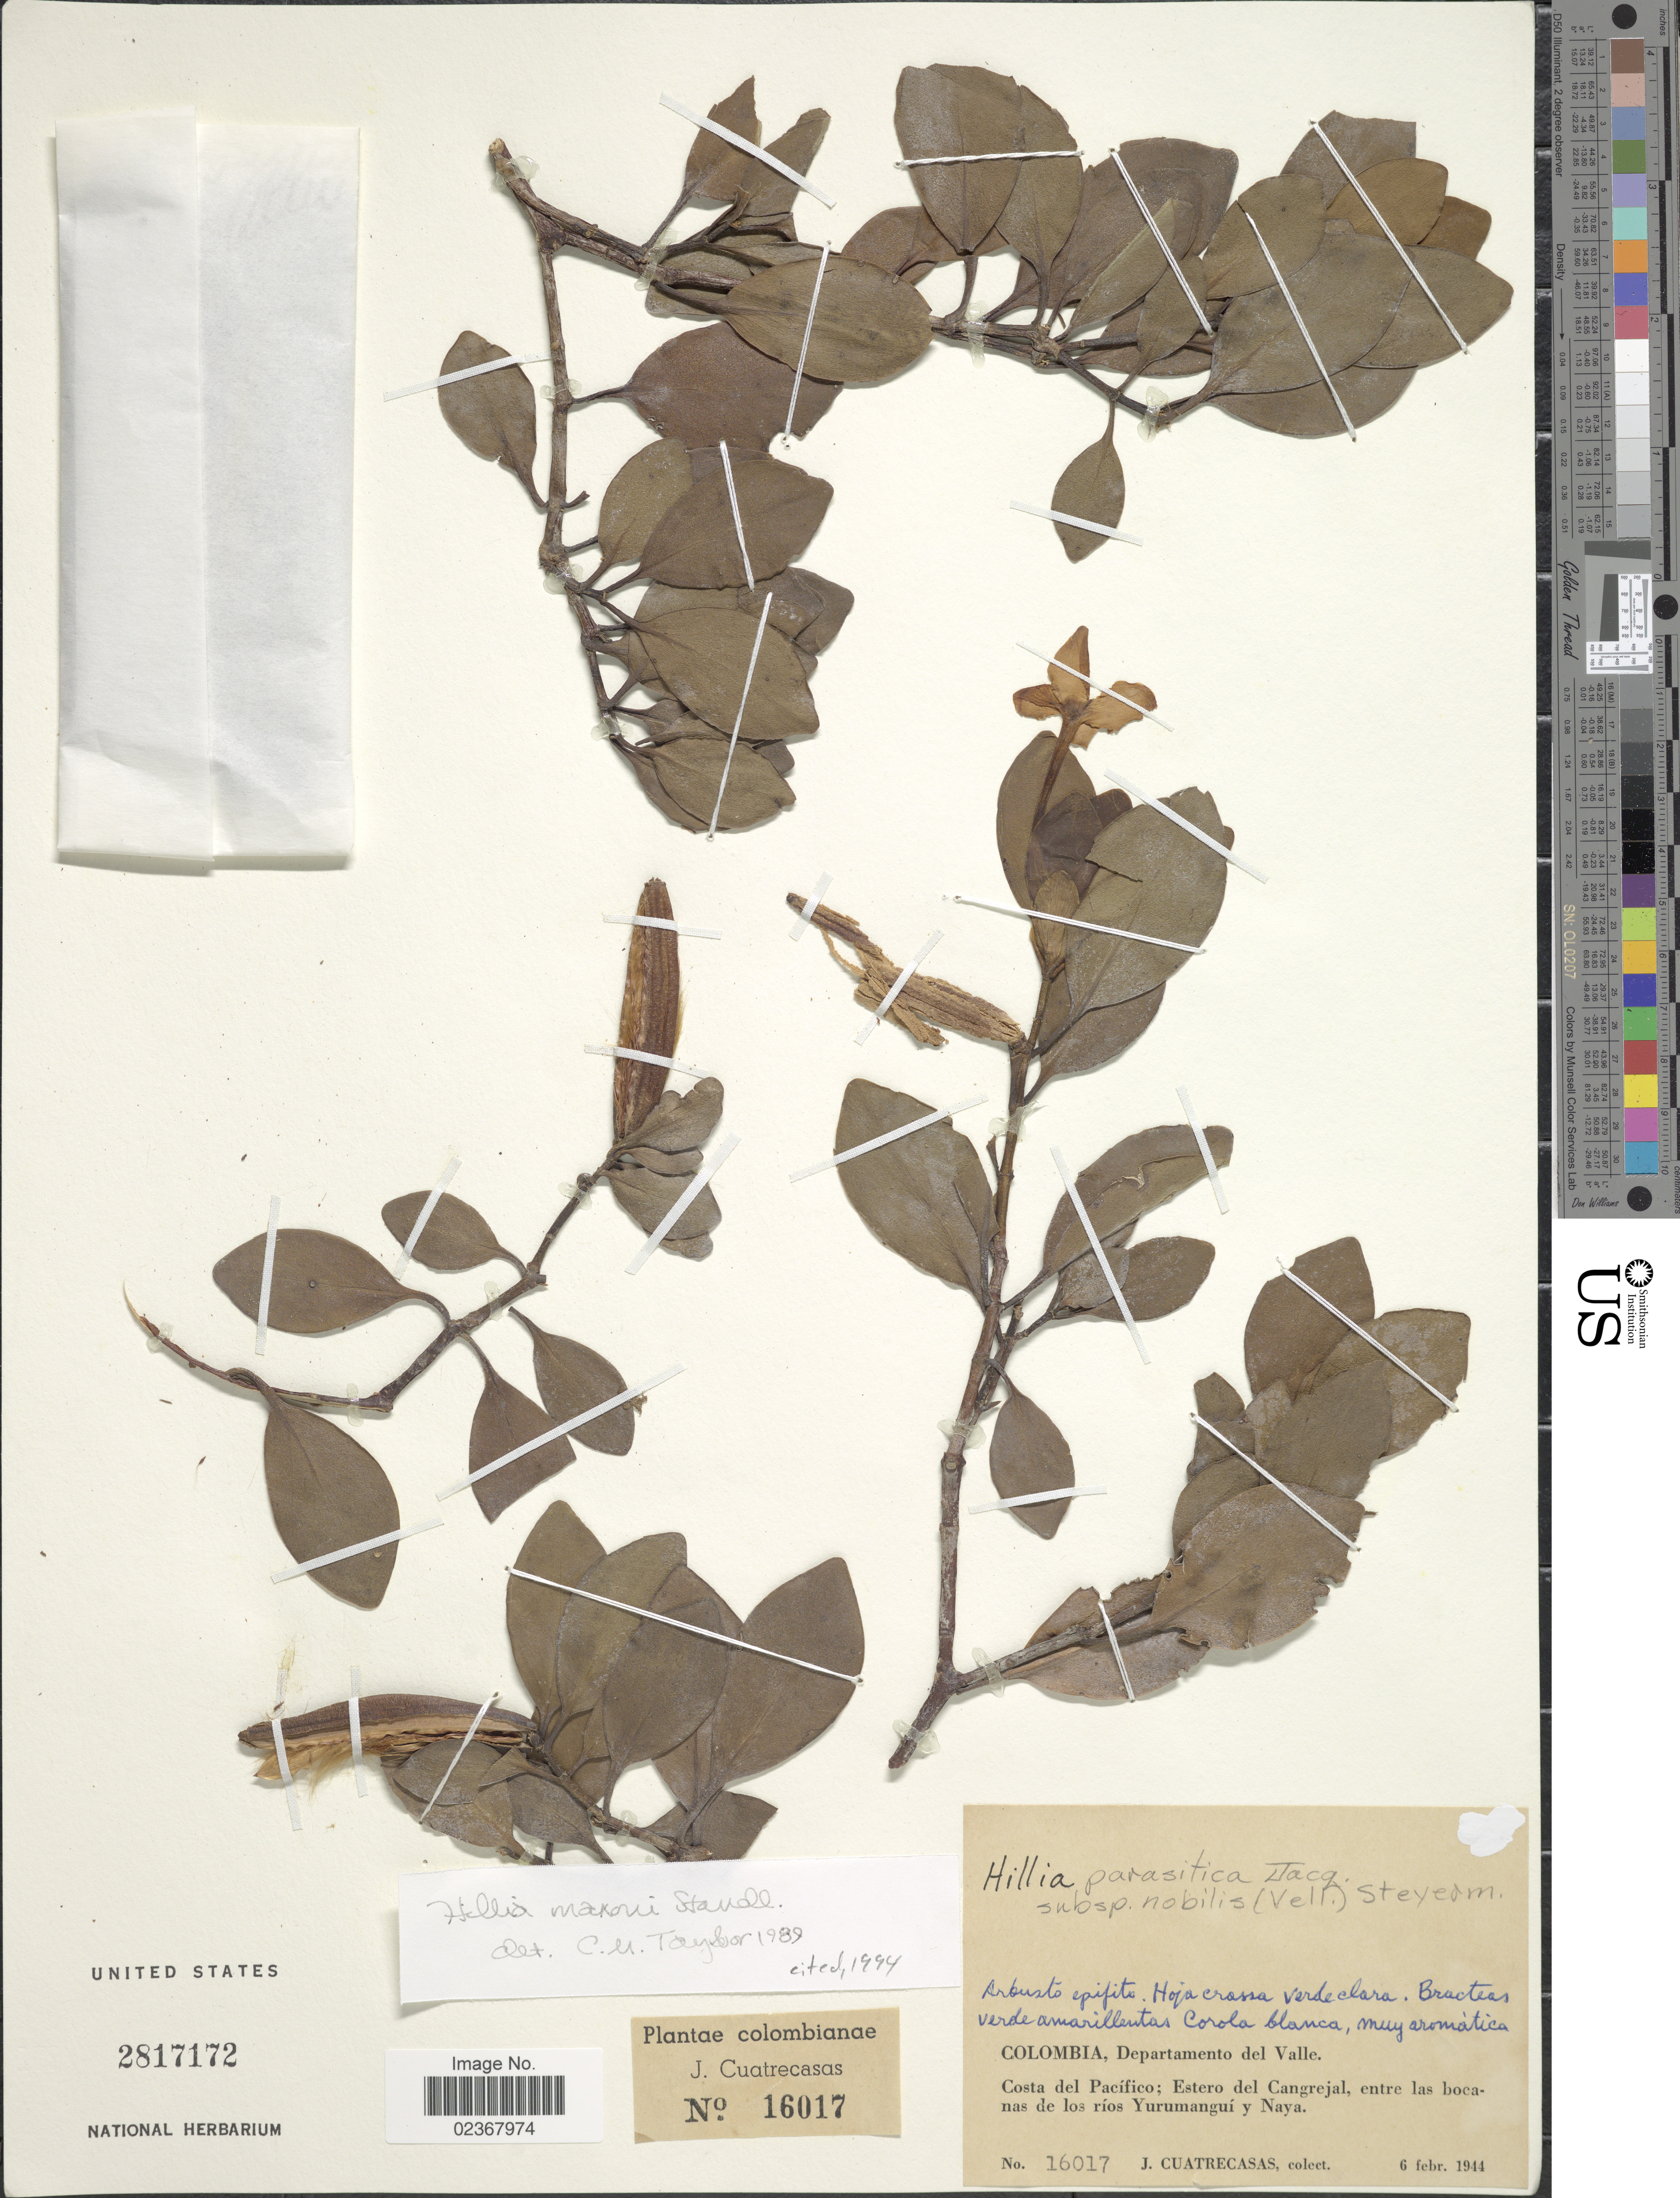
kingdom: Plantae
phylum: Tracheophyta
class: Magnoliopsida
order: Gentianales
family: Rubiaceae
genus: Hillia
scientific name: Hillia maxonii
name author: Standl.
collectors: J. Cuatrecasas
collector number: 16017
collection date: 1944-02-06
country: Colombia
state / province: Valle del Cauca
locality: Colombia, Departamento del Valle, Costa del Pacifico: Estero del Cangrejal, entre las bocanas de los rios Yurumangui y Naya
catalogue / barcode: US 2817172